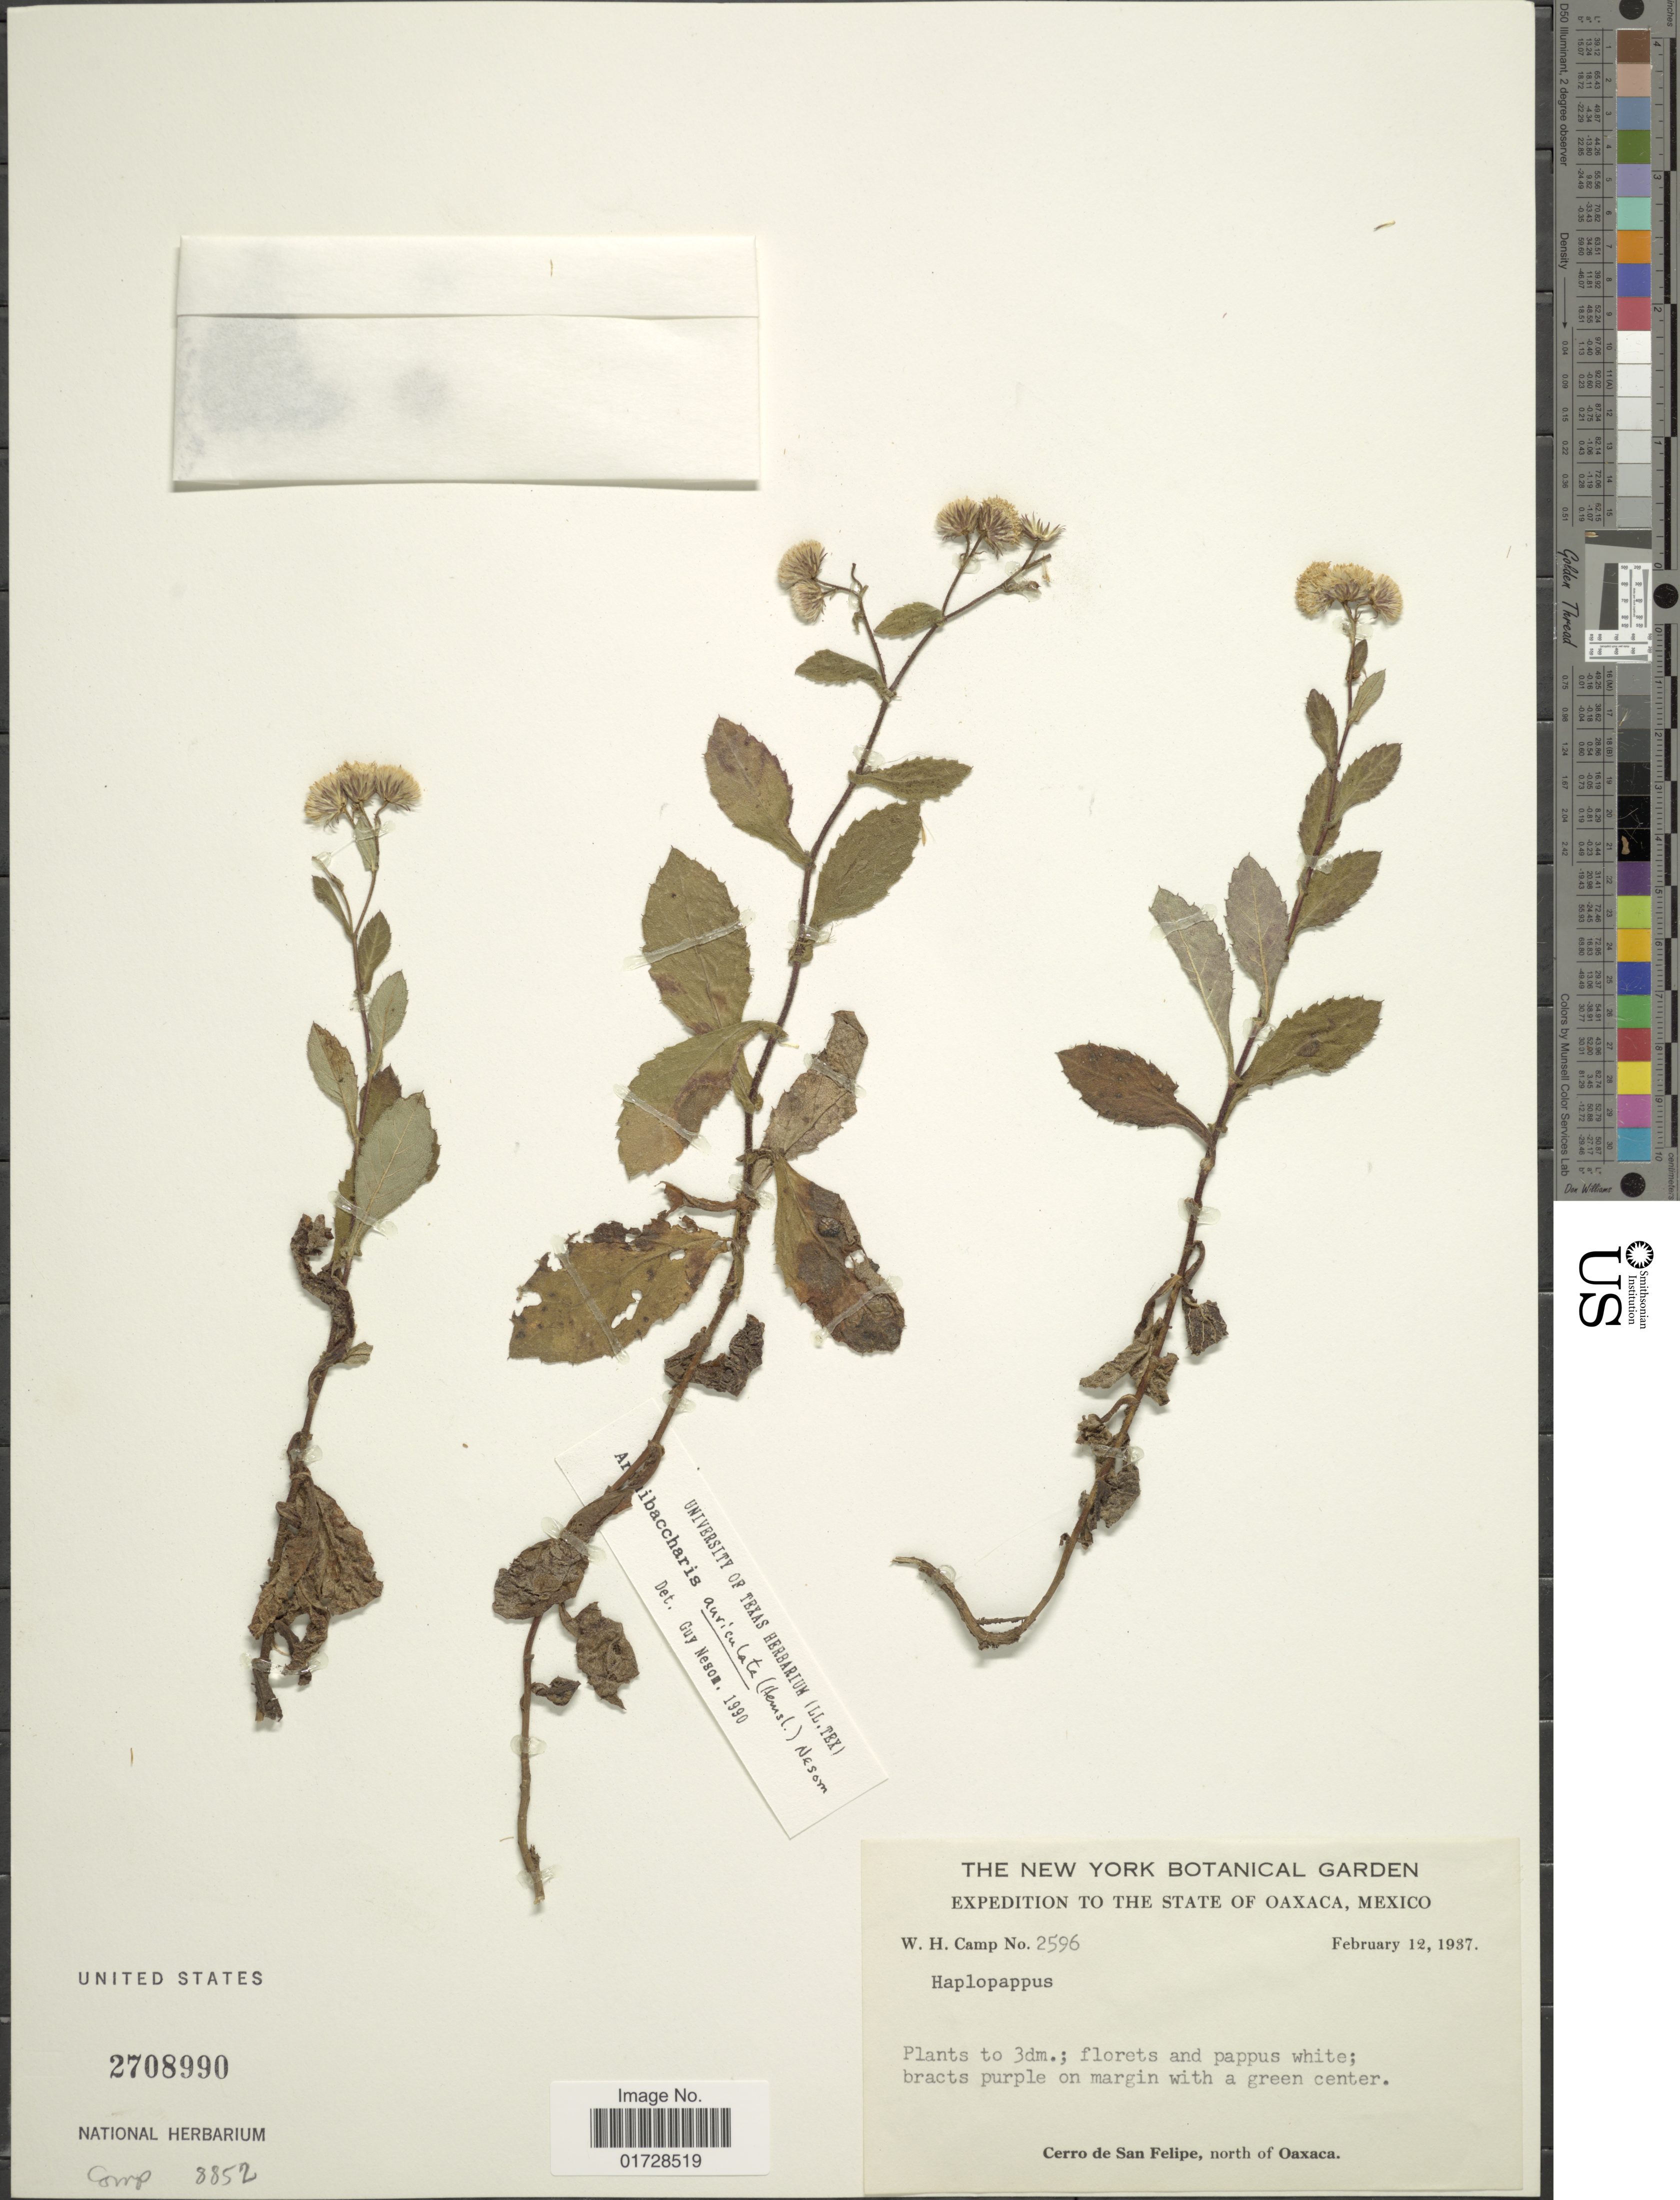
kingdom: Plantae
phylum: Tracheophyta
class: Magnoliopsida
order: Asterales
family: Asteraceae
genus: Archibaccharis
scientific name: Archibaccharis auriculata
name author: (Hemsl.) G.L. Nesom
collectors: W. H. Camp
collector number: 2596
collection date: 1937-02-12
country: Mexico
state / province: Oaxaca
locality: Cerro de San Felipe, north of Oaxaca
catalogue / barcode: US 2708990